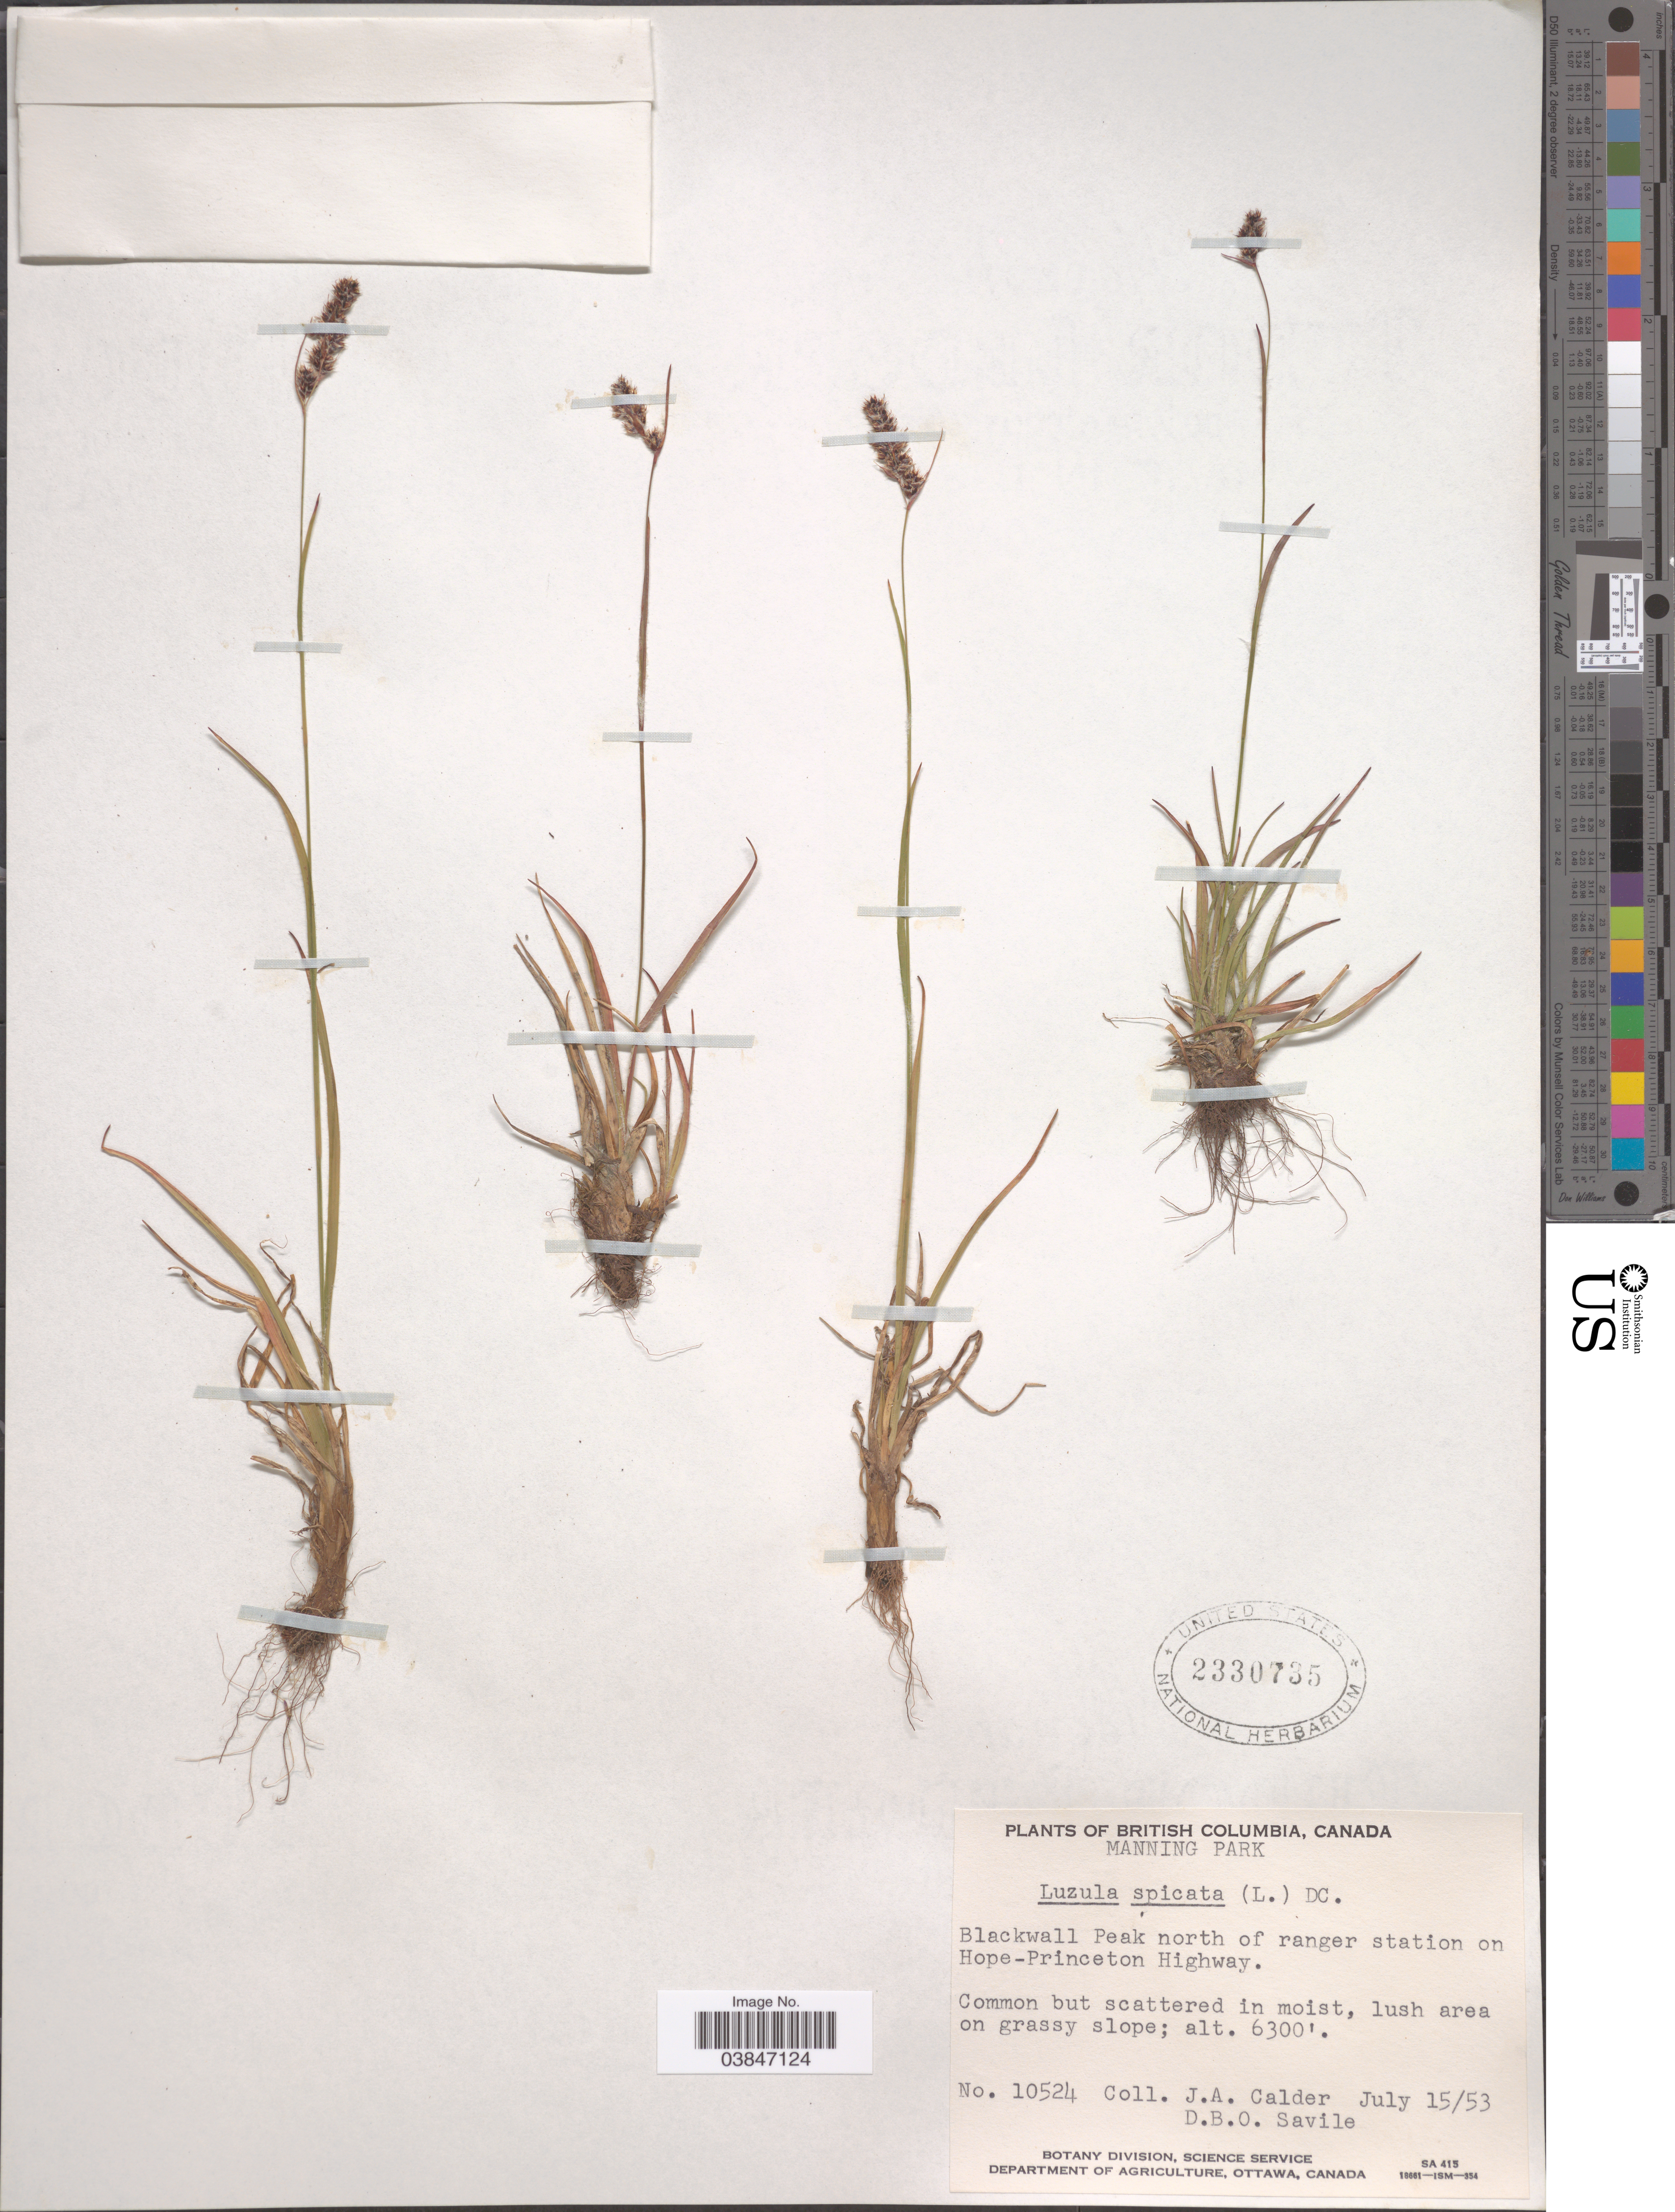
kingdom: Plantae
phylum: Tracheophyta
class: Liliopsida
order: Poales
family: Juncaceae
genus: Luzula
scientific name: Luzula spicata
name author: (L.) DC.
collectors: J. A. Calder & D. Savile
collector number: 10524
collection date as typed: Transcribed d/m/y: 15/7/53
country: Canada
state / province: British Columbia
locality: Manning Park. Blackwall Peak north of ranger station on Hope-Princeton Highway.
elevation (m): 1920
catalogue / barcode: US 2330735